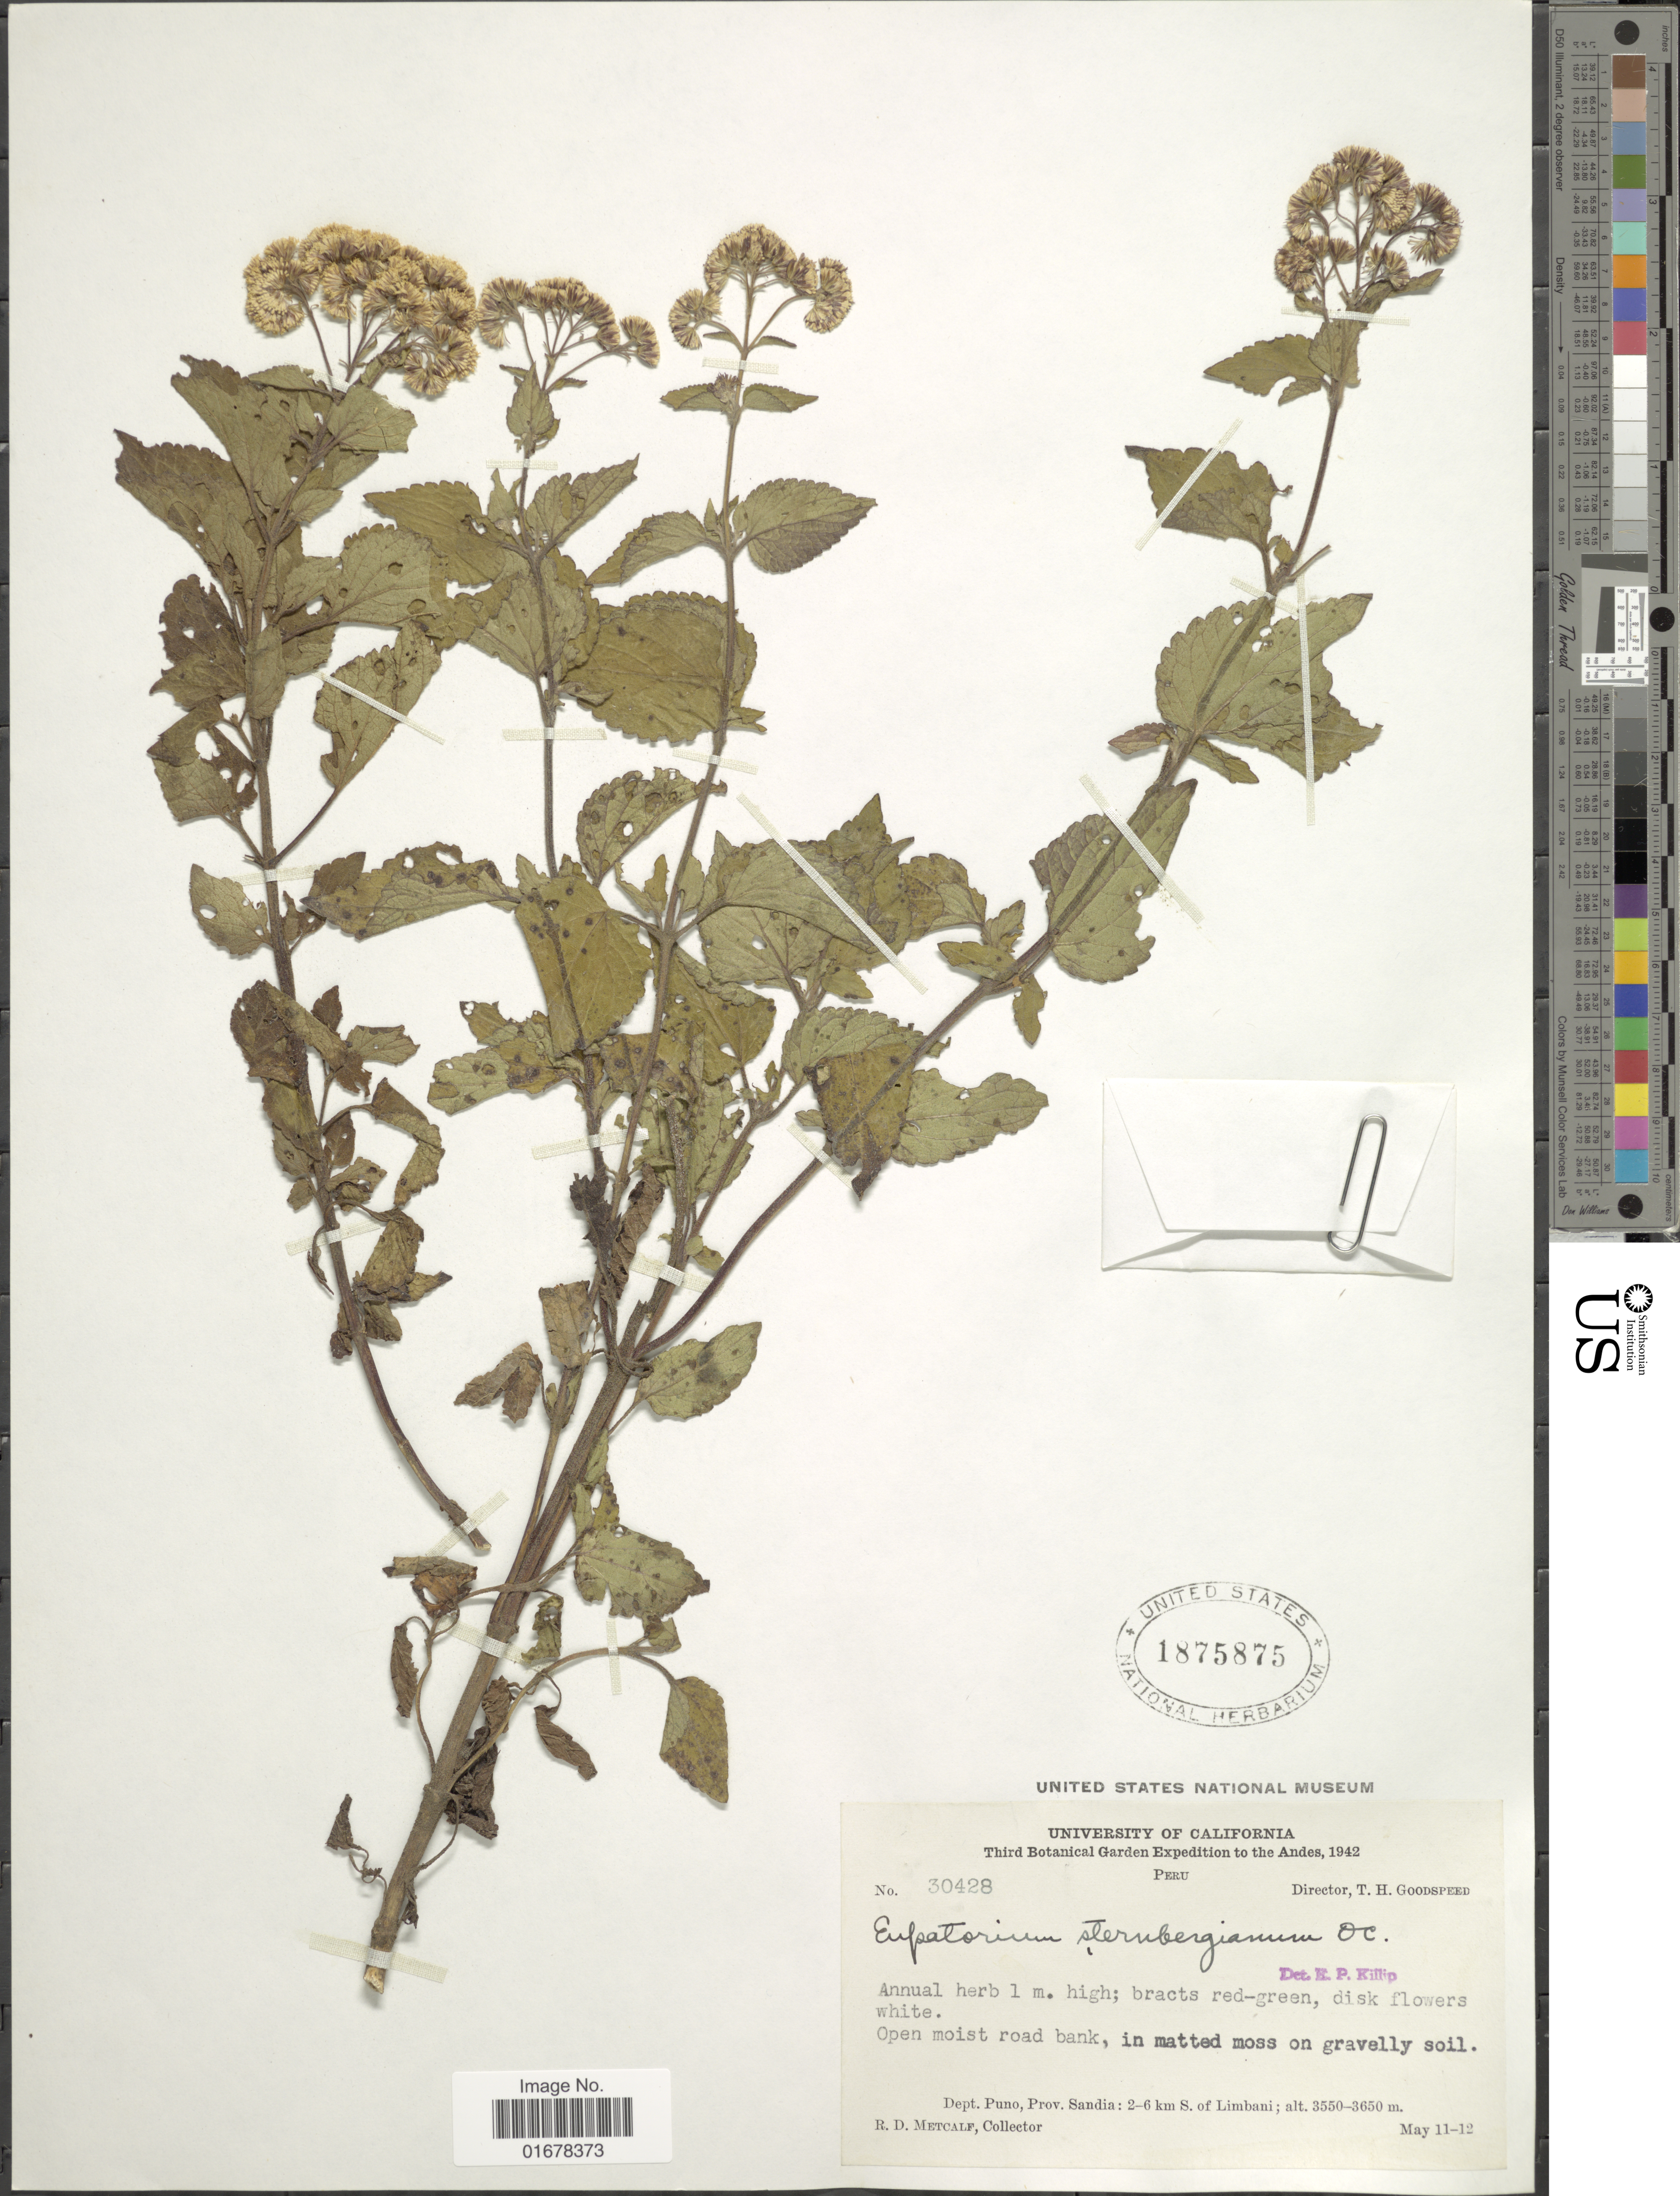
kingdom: Plantae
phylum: Tracheophyta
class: Magnoliopsida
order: Asterales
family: Asteraceae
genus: Ageratina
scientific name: Ageratina sternbergiana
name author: (DC.) R.M. King & H. Rob.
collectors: R. D. Metcalf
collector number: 30428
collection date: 1942-05-11/1942-05-12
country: Peru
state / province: Puno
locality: Dept. Puno, Prov. Sandia: 2-6 km S. of Limbani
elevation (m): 3550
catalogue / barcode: US 1875875